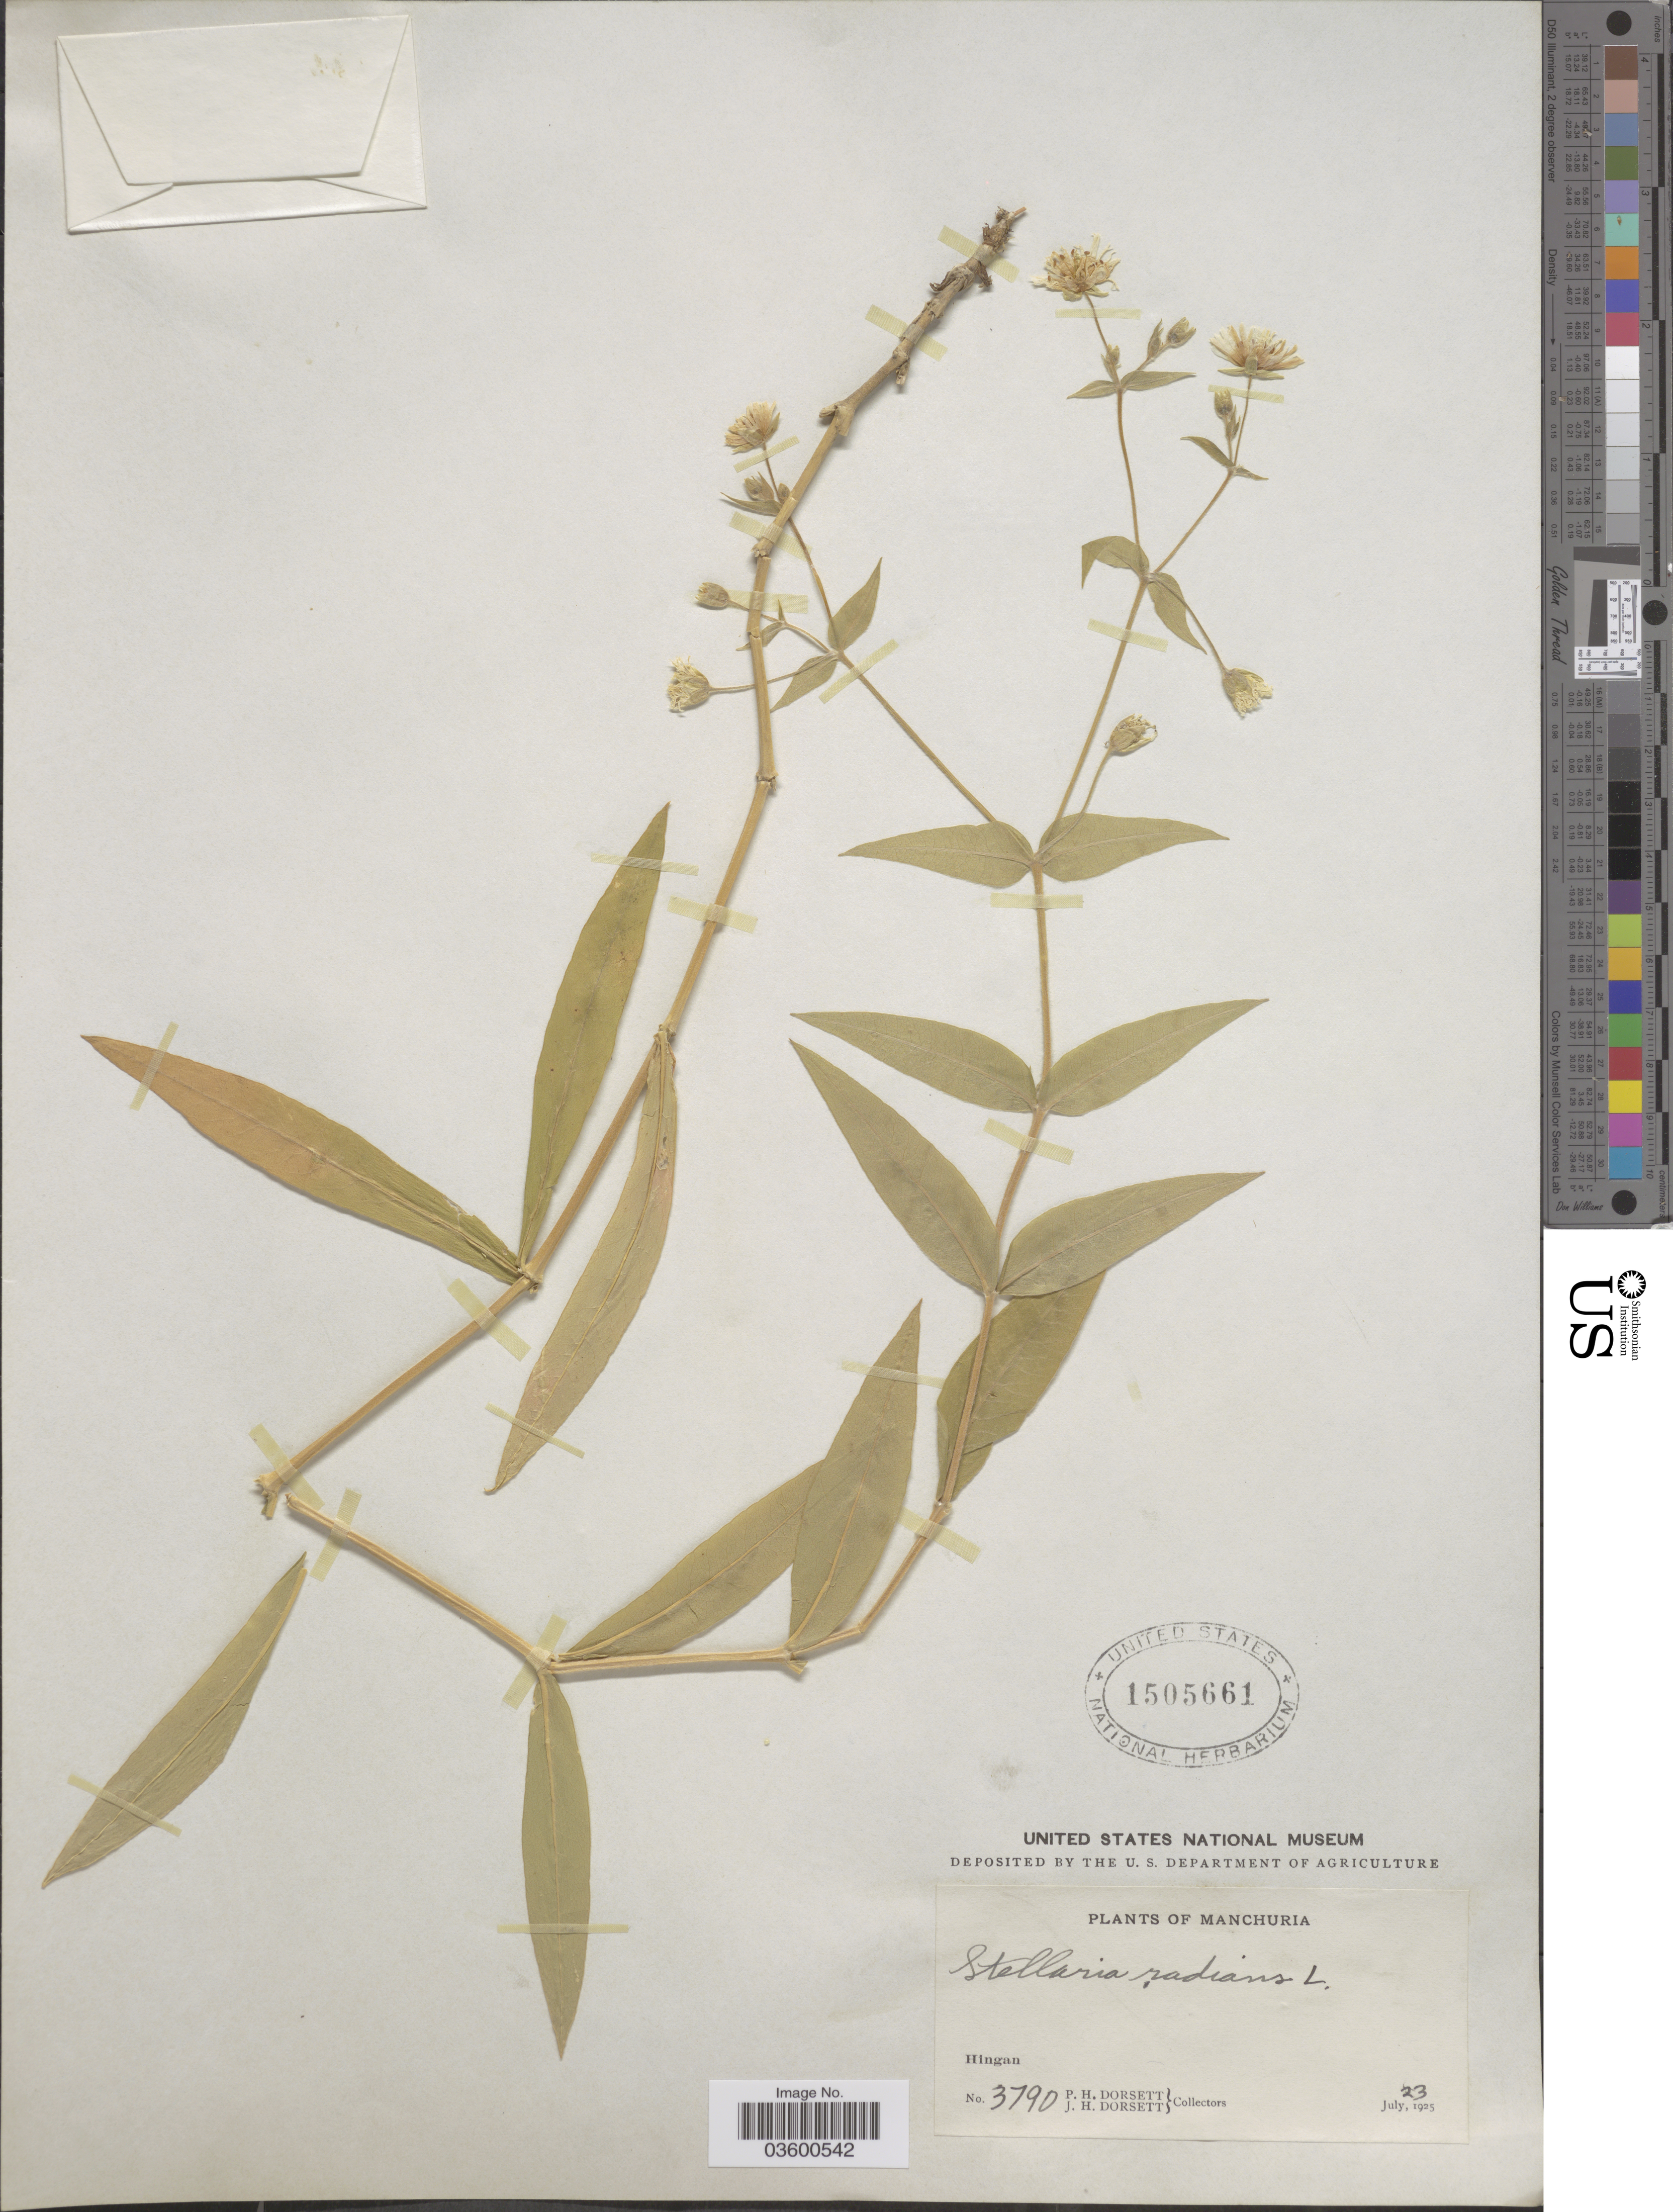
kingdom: Plantae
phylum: Tracheophyta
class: Magnoliopsida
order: Caryophyllales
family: Caryophyllaceae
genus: Stellaria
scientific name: Stellaria radians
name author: L.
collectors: P. H. Dorsett & J. Dorsett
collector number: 3790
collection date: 1925-07-23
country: China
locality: Manchuria. Hingan.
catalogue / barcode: US 1505661